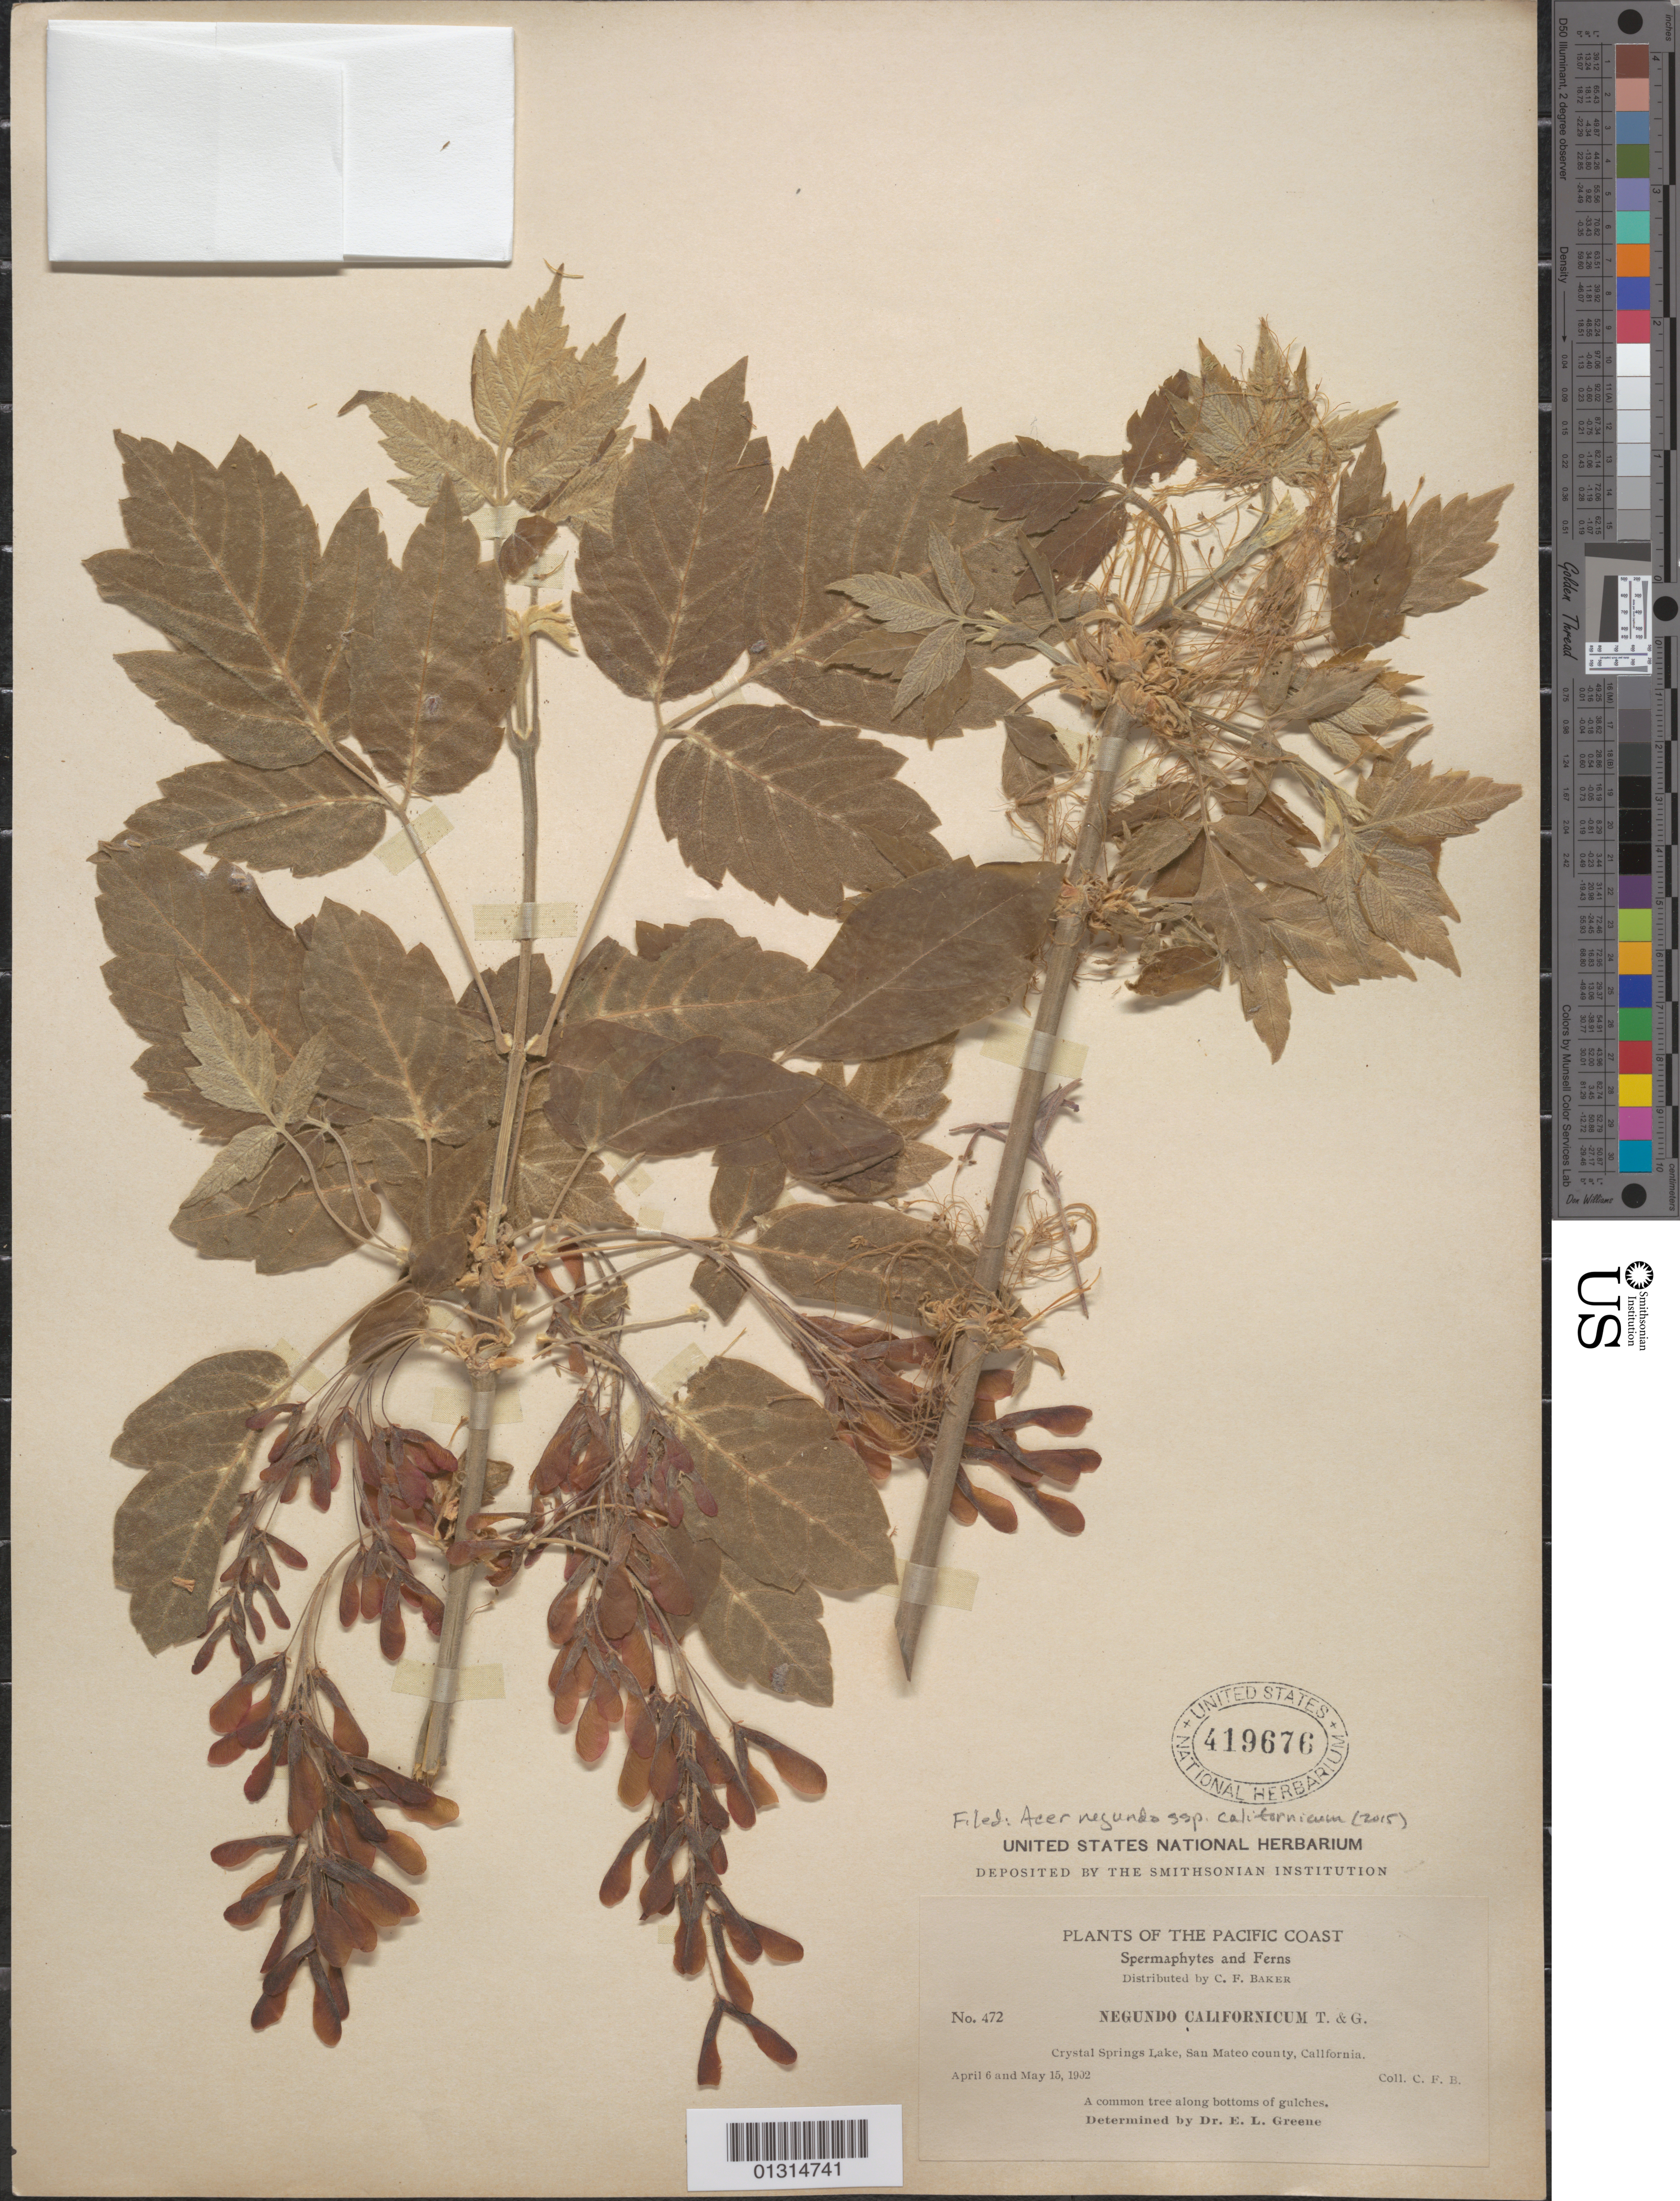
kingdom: Plantae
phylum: Tracheophyta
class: Magnoliopsida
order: Sapindales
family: Sapindaceae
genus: Acer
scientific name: Acer negundo subsp. californicum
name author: (Torr. & A. Gray) Wesm.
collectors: C. F. Baker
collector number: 472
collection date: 1902-04-06,1902-05-15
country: United States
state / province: California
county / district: San Mateo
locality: San Mateo County, Crystal Springs Lake.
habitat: Along bottoms of gulches.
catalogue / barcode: US 419676